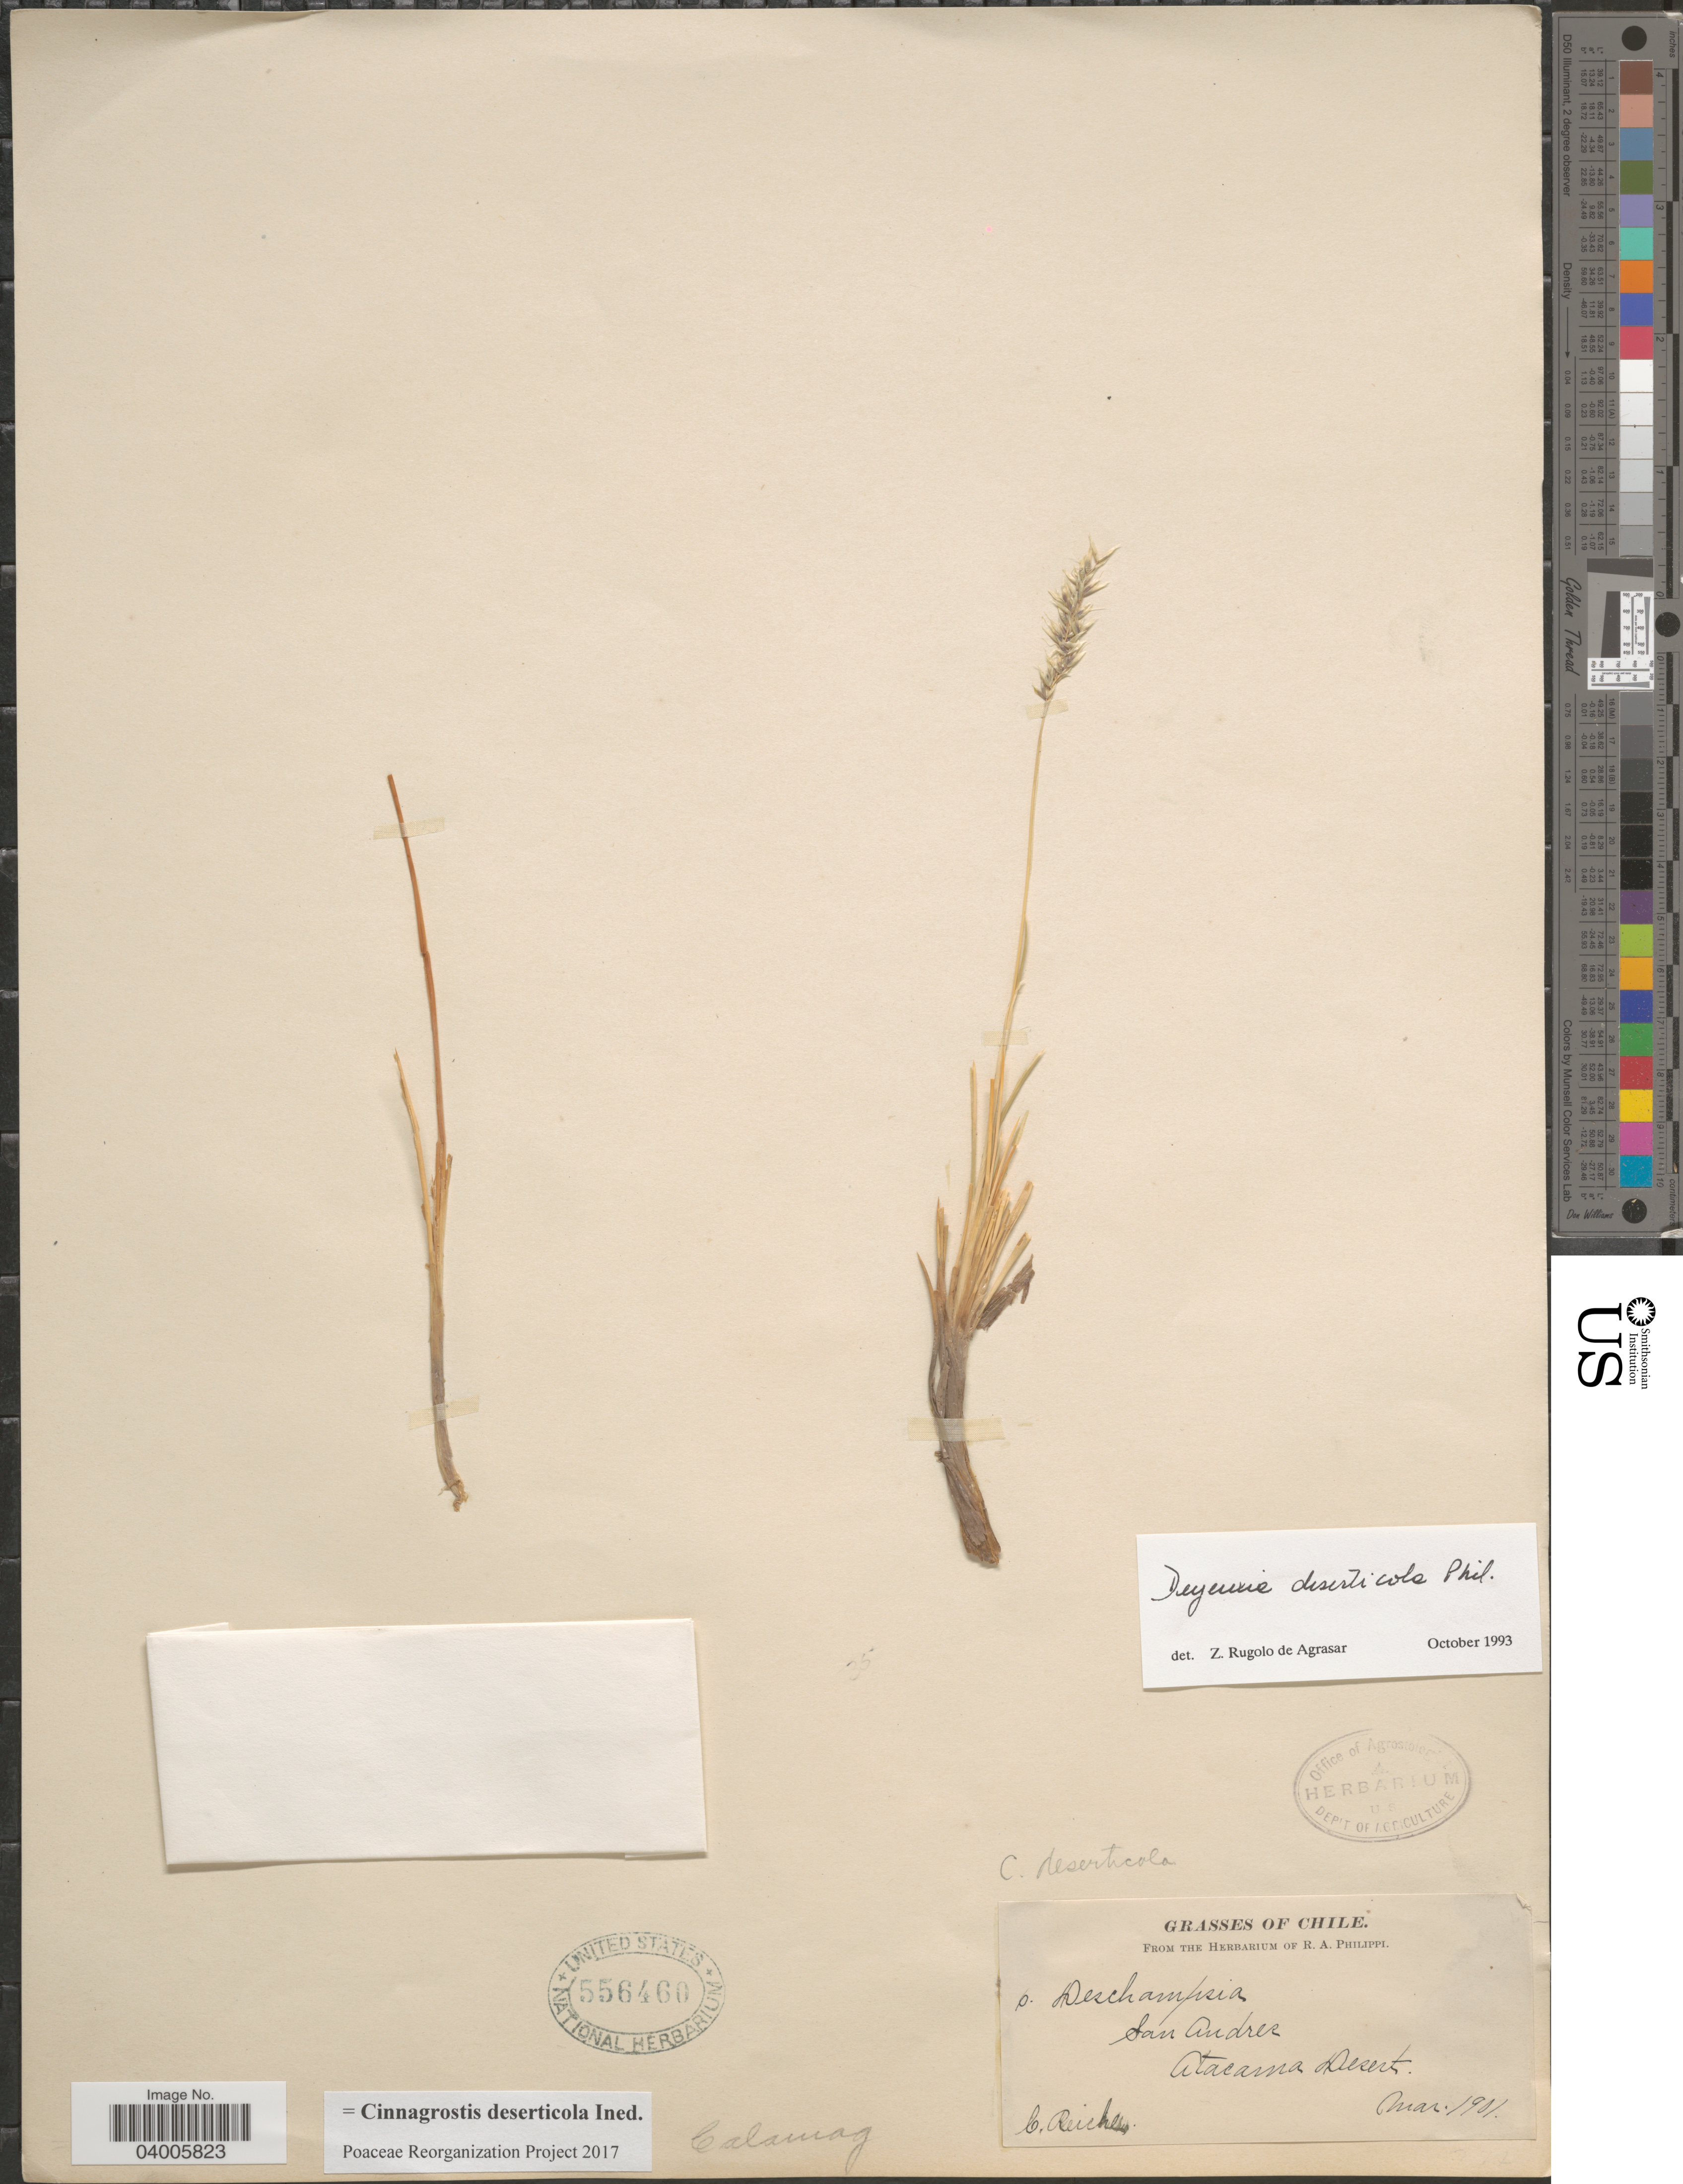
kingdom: Plantae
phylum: Tracheophyta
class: Liliopsida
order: Poales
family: Poaceae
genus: Cinnagrostis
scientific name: Cinnagrostis deserticola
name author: (Phil.) P.M. Peterson et al.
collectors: Reiche, C.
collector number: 6*?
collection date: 1901-03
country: Chile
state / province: Atacama (III)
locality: San andres. Atacama Desert.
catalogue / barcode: US 556460